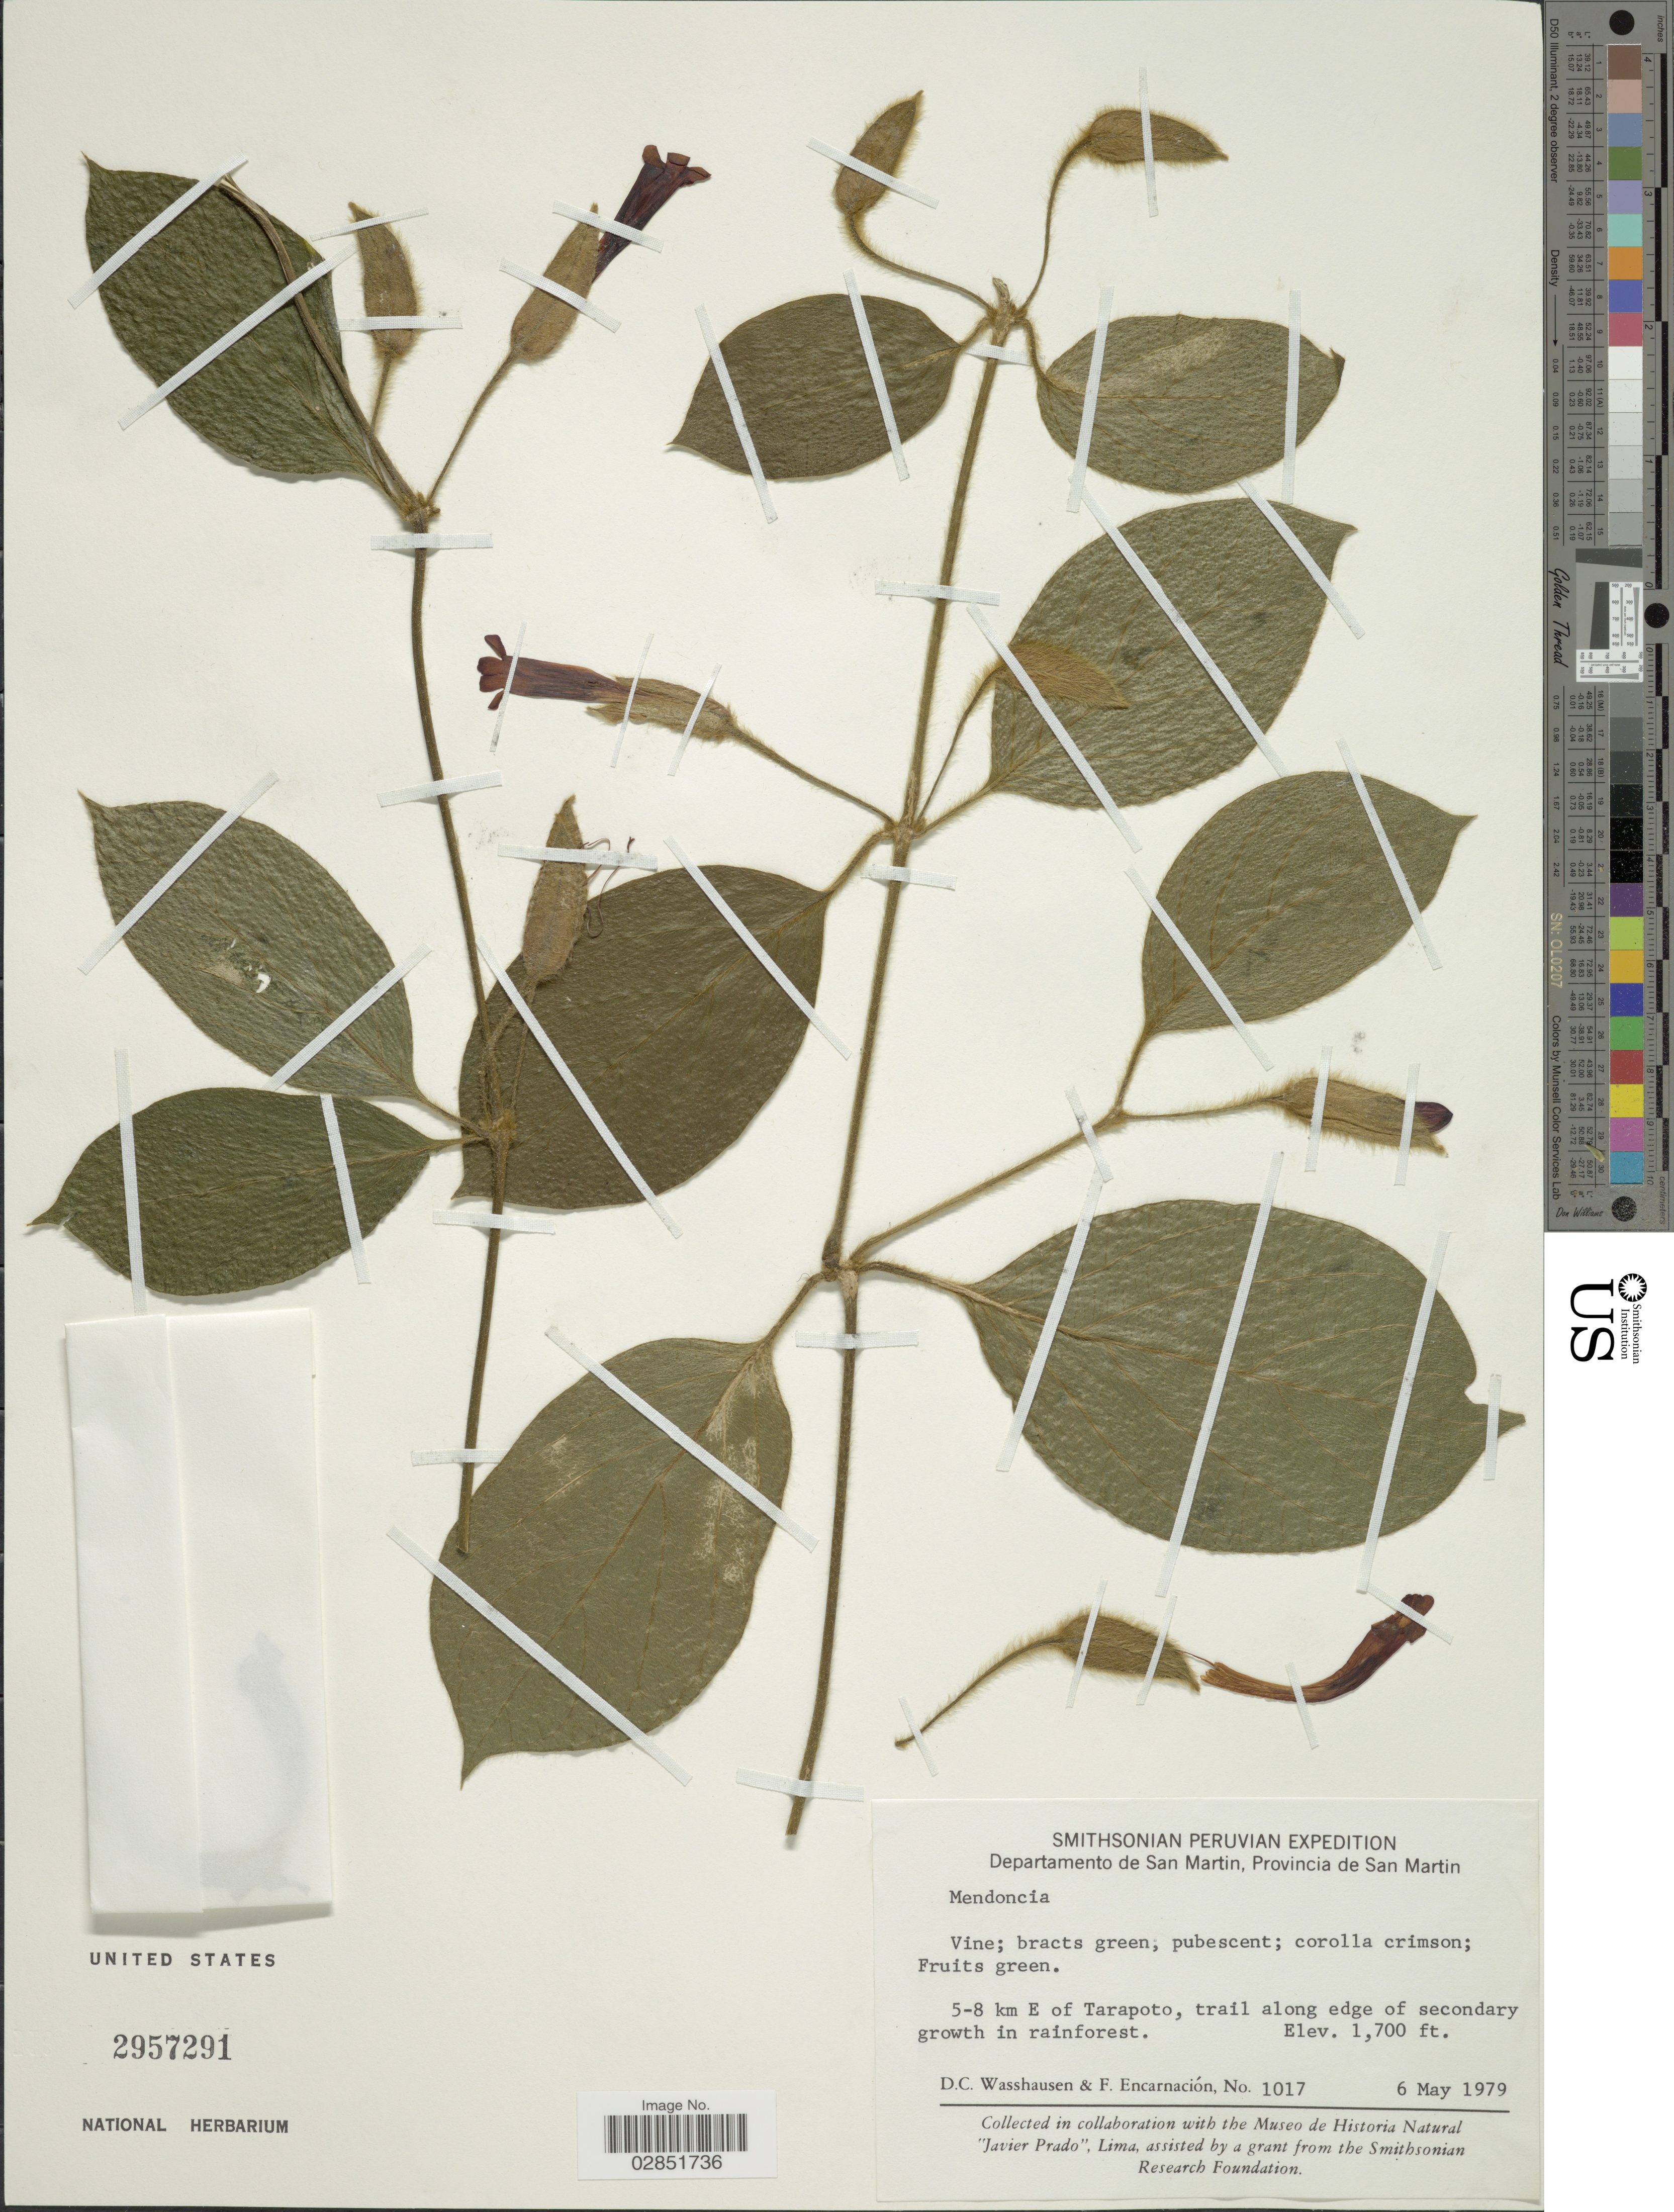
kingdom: Plantae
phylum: Tracheophyta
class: Magnoliopsida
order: Lamiales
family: Acanthaceae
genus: Mendoncia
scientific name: Mendoncia sp.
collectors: D. C. Wasshausen & F. Encarnación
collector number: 1017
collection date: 1979-05-06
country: Peru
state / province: San Martín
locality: Departamento de San Martin, Provincia de San Martin. 5-8 km E of Tarapoto.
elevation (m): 518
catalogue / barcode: US 2957291